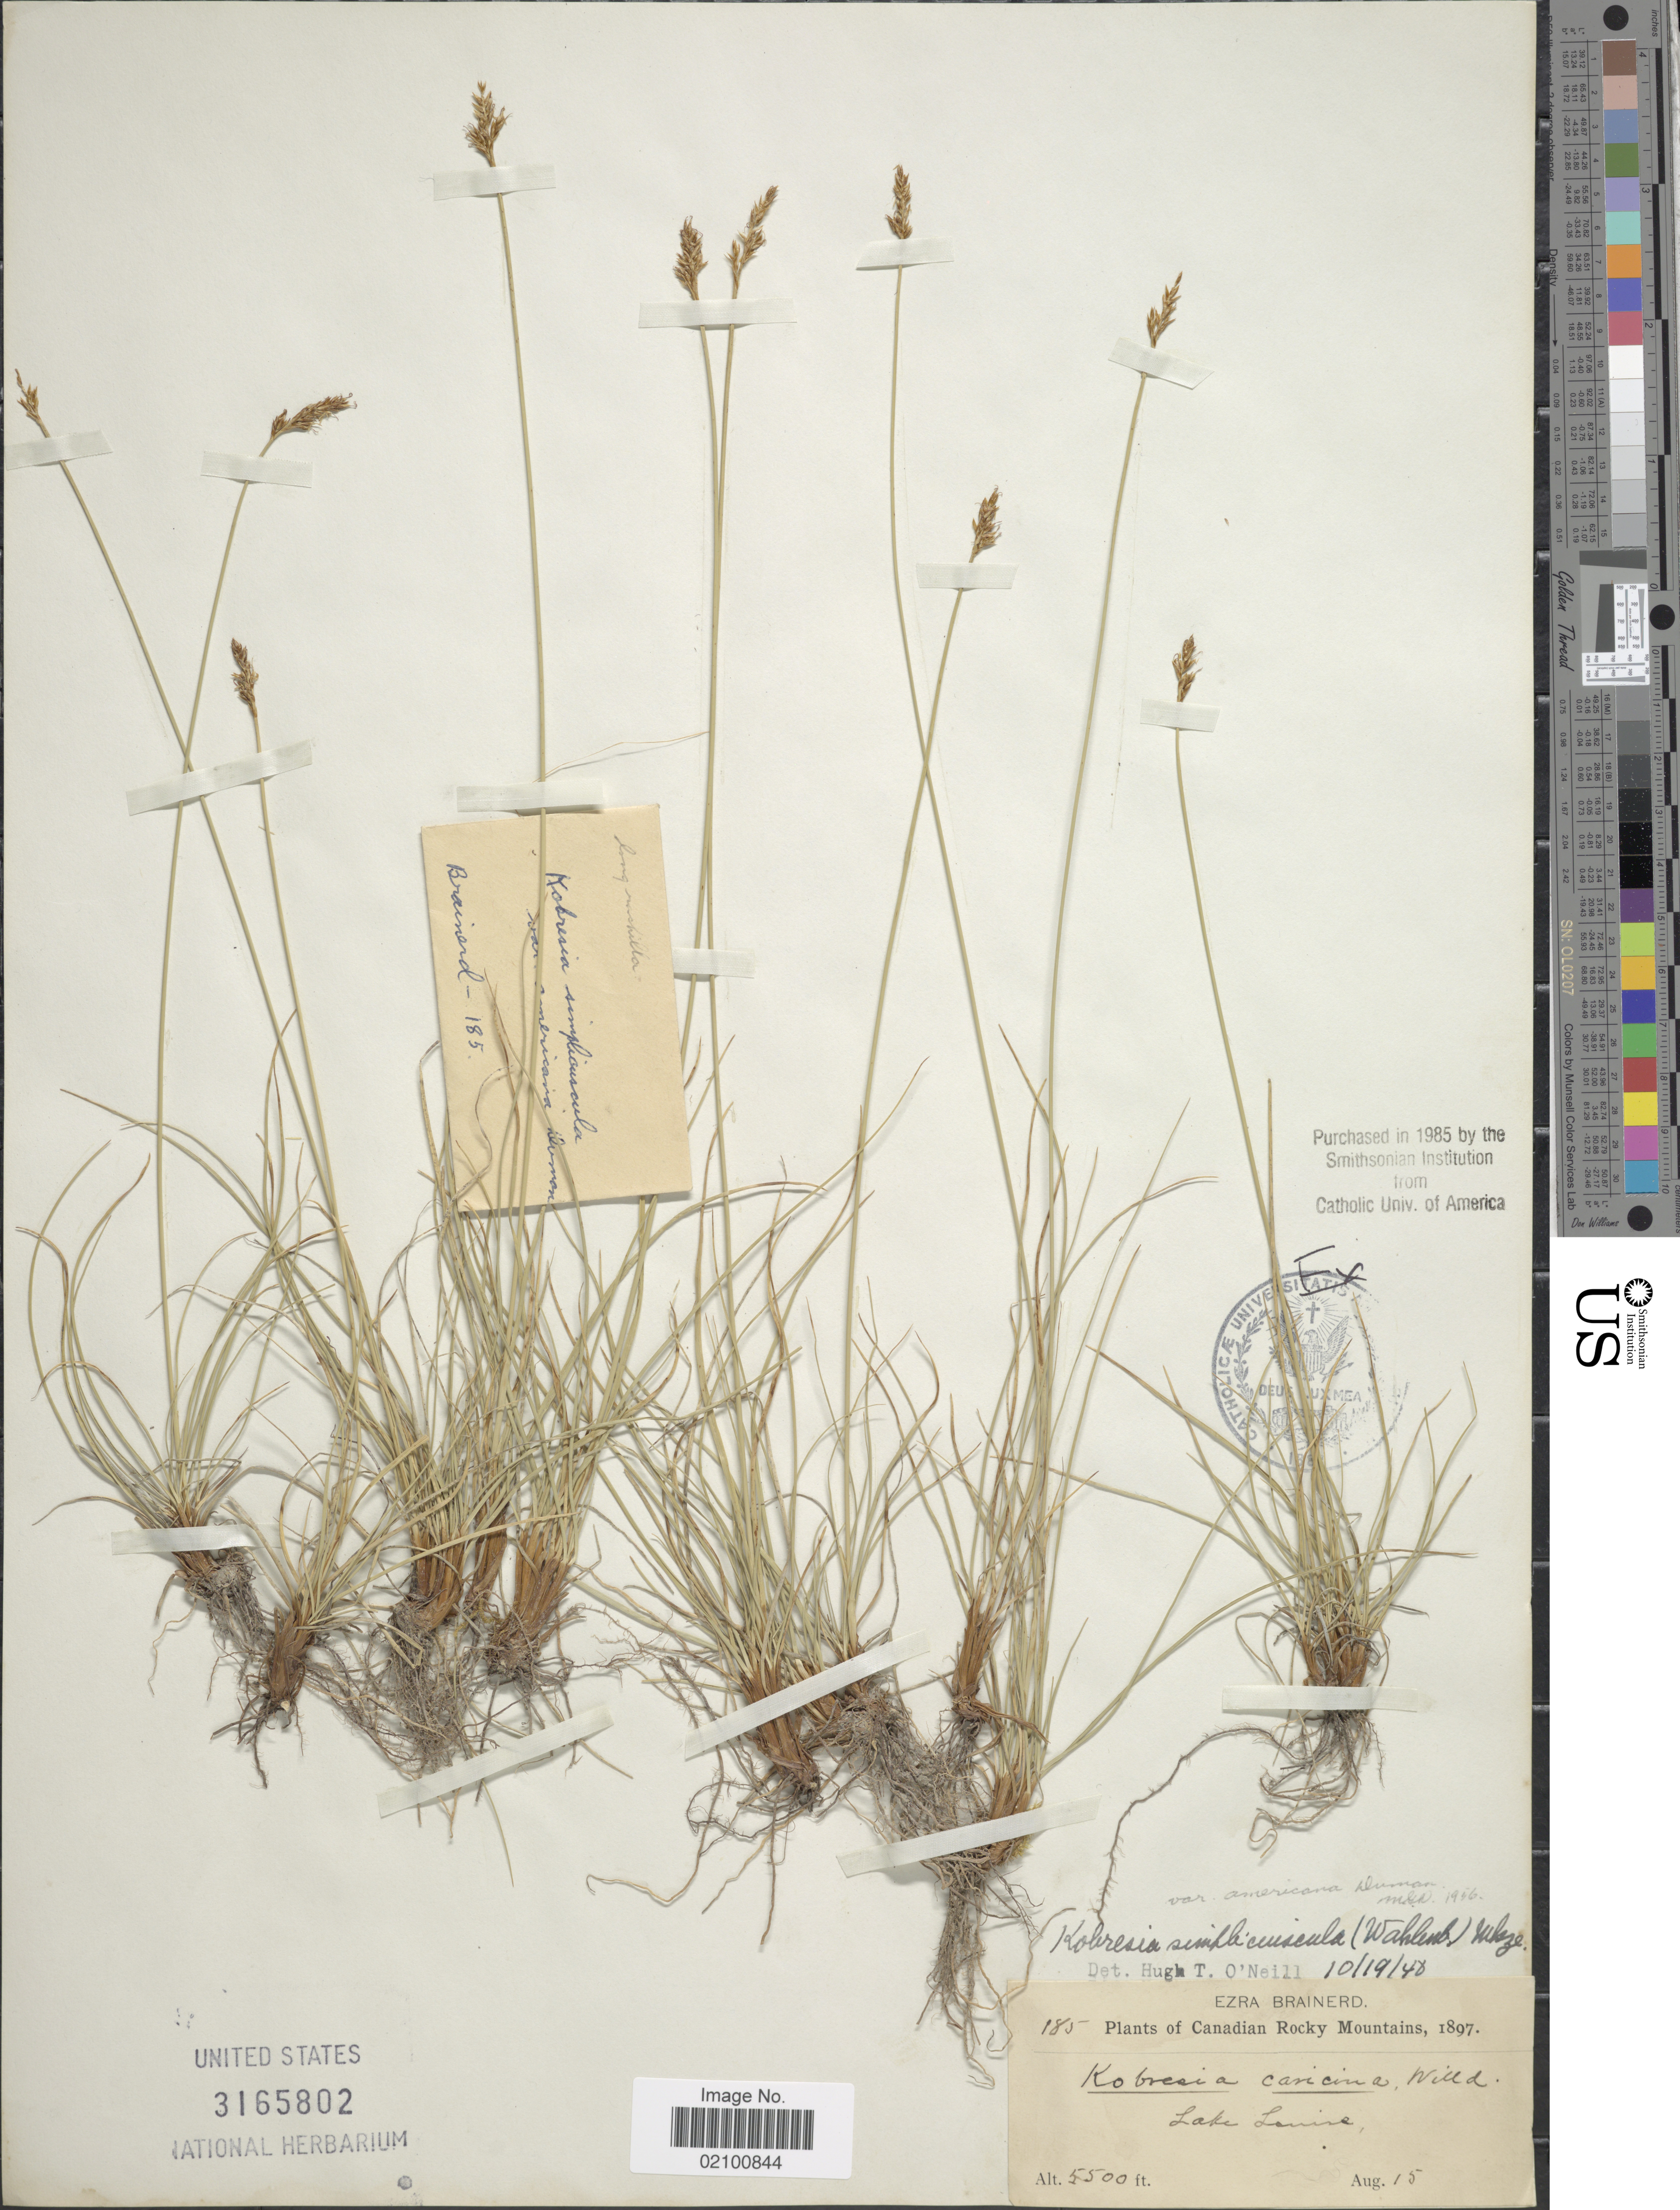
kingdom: Plantae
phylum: Tracheophyta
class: Liliopsida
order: Poales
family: Cyperaceae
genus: Carex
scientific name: Carex simpliciuscula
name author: Wahlenb.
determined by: Strong, M. T., (US), Smithsonian Institution - National Museum of Natural History (UNITED STATES)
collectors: E. Brainerd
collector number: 185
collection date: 1897-08-15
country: Canada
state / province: Alberta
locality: Rocky Mountains, Lake Louise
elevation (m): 1676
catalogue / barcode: US 3165802